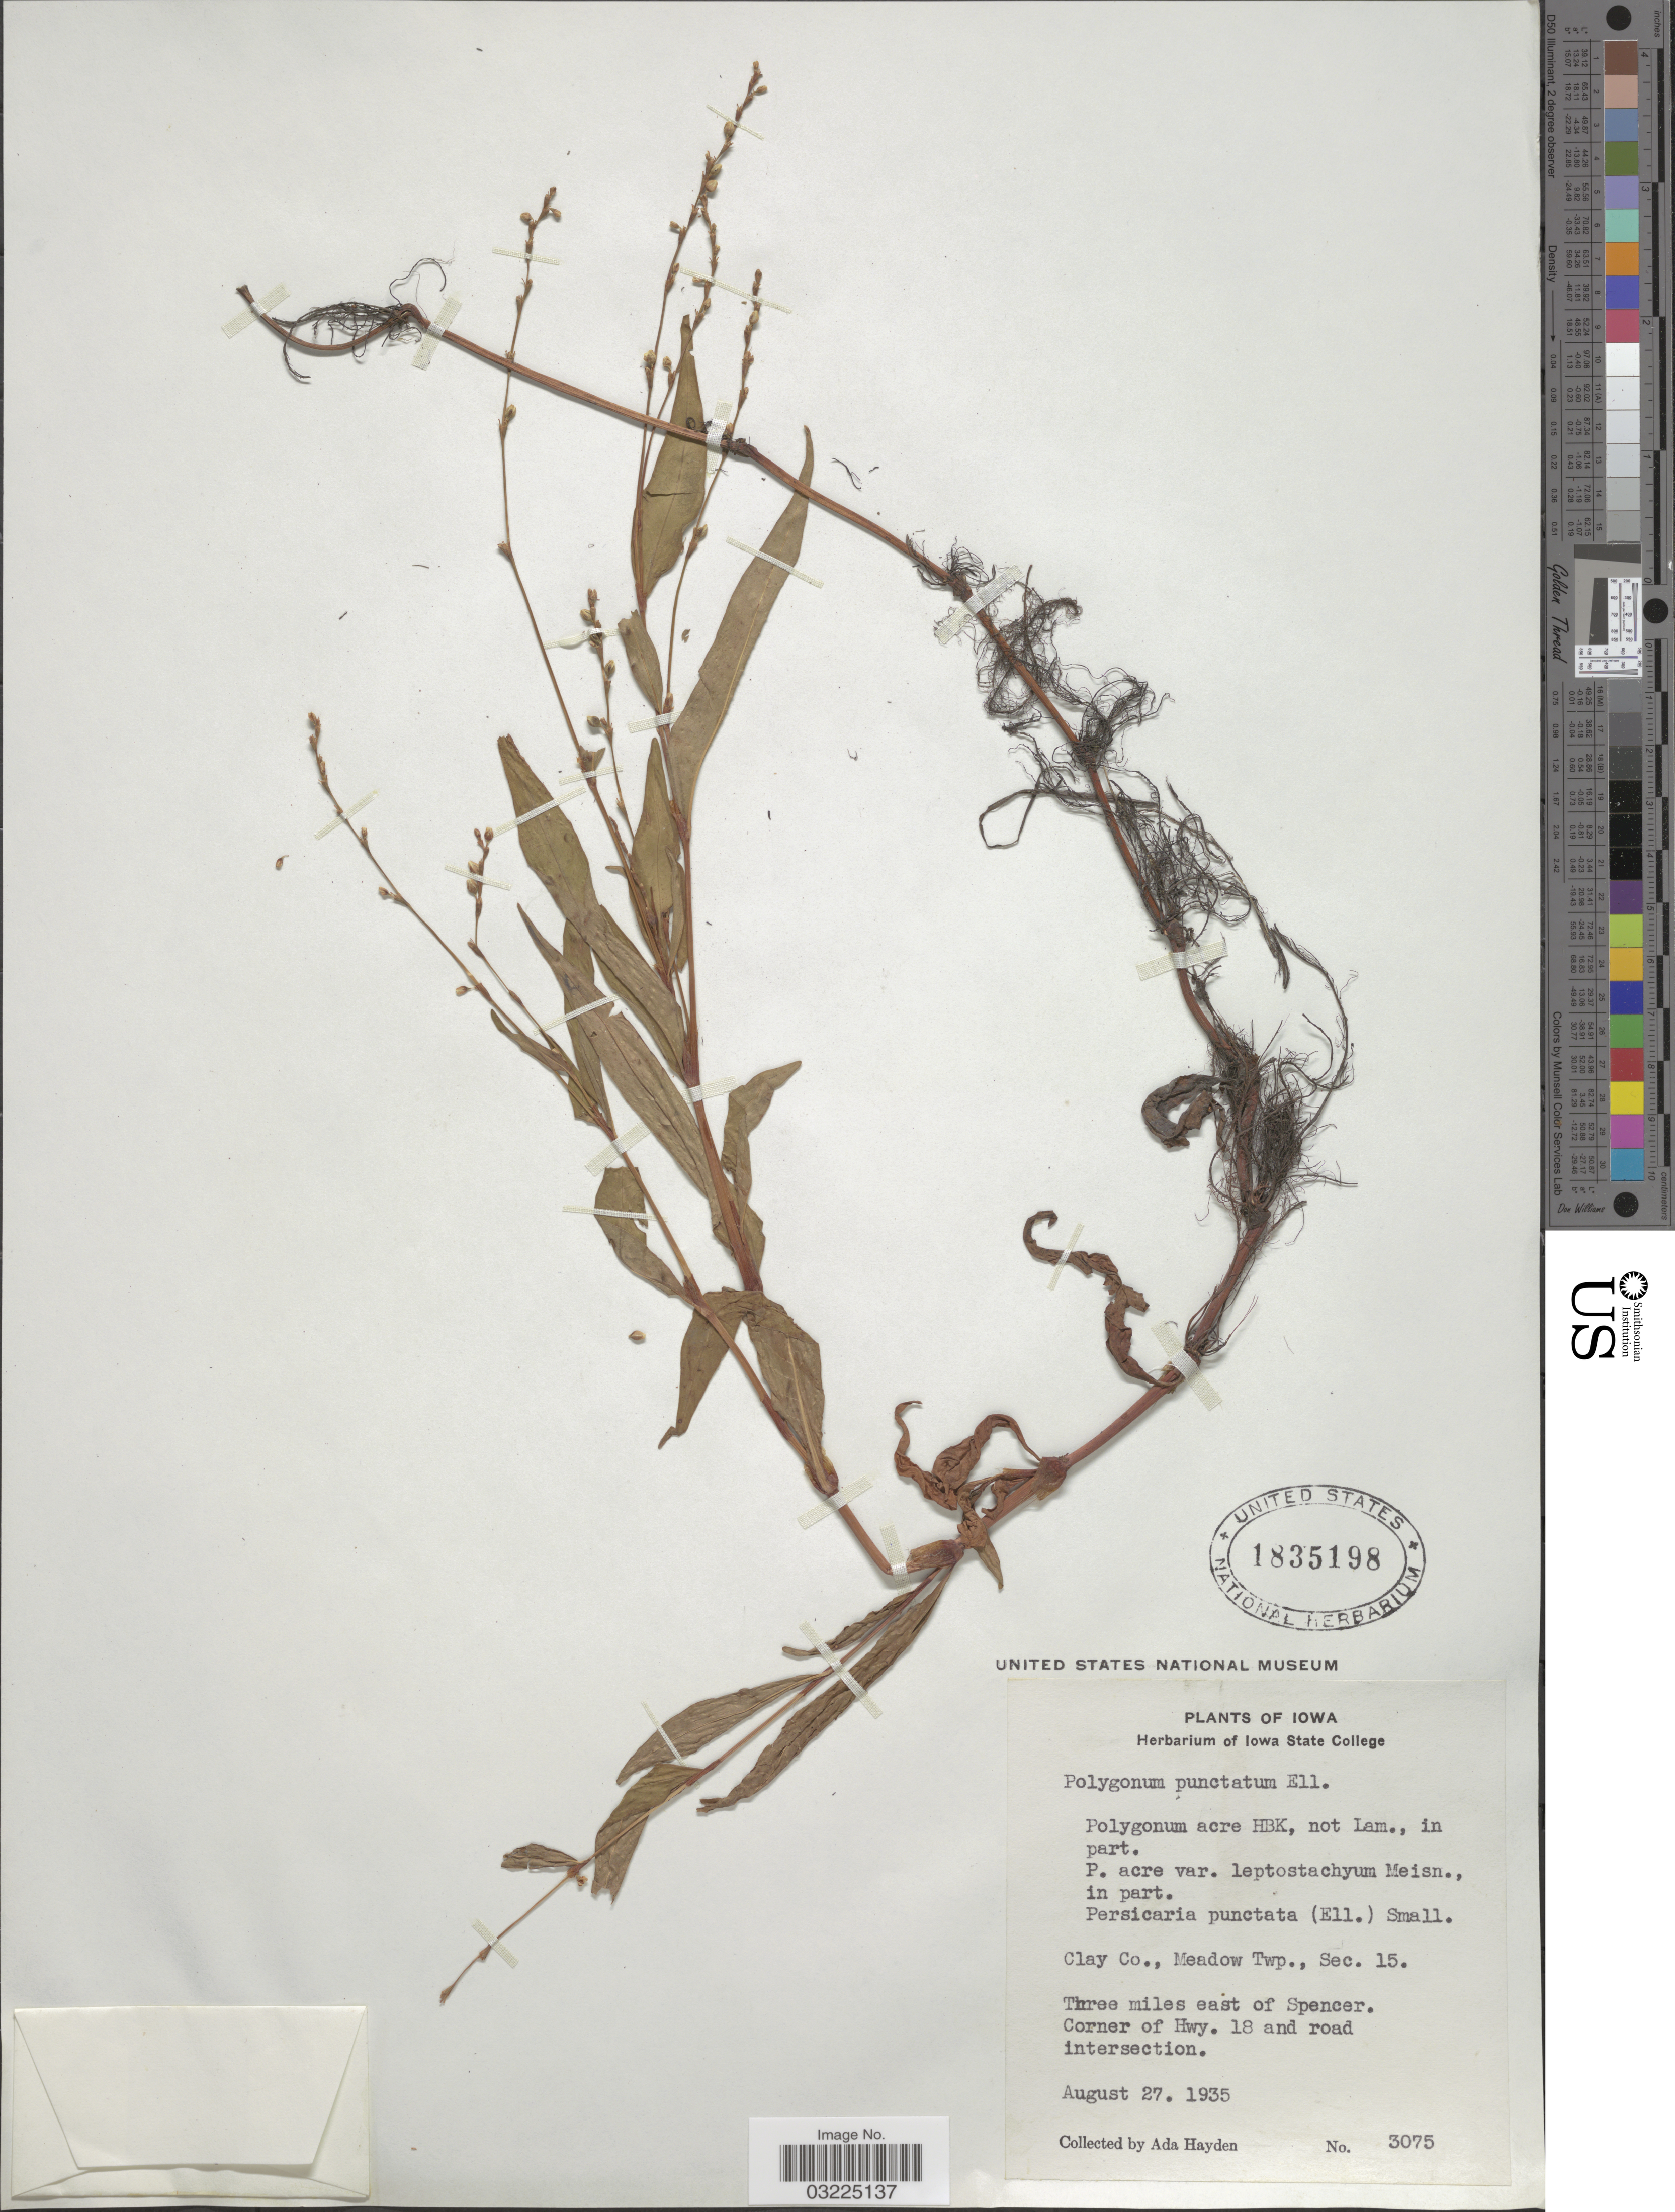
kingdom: Plantae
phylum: Tracheophyta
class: Magnoliopsida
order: Caryophyllales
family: Polygonaceae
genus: Persicaria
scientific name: Persicaria punctata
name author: (Elliott) Small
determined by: Atha, D. E.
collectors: Ada Hayden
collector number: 3075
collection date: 1935-08-27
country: United States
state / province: Iowa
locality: Clay Co., Meadow Twp., Sec. 15. Three miles east of Spencer. Corner of Hwy. 18 and road intersection.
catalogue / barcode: US 1835198